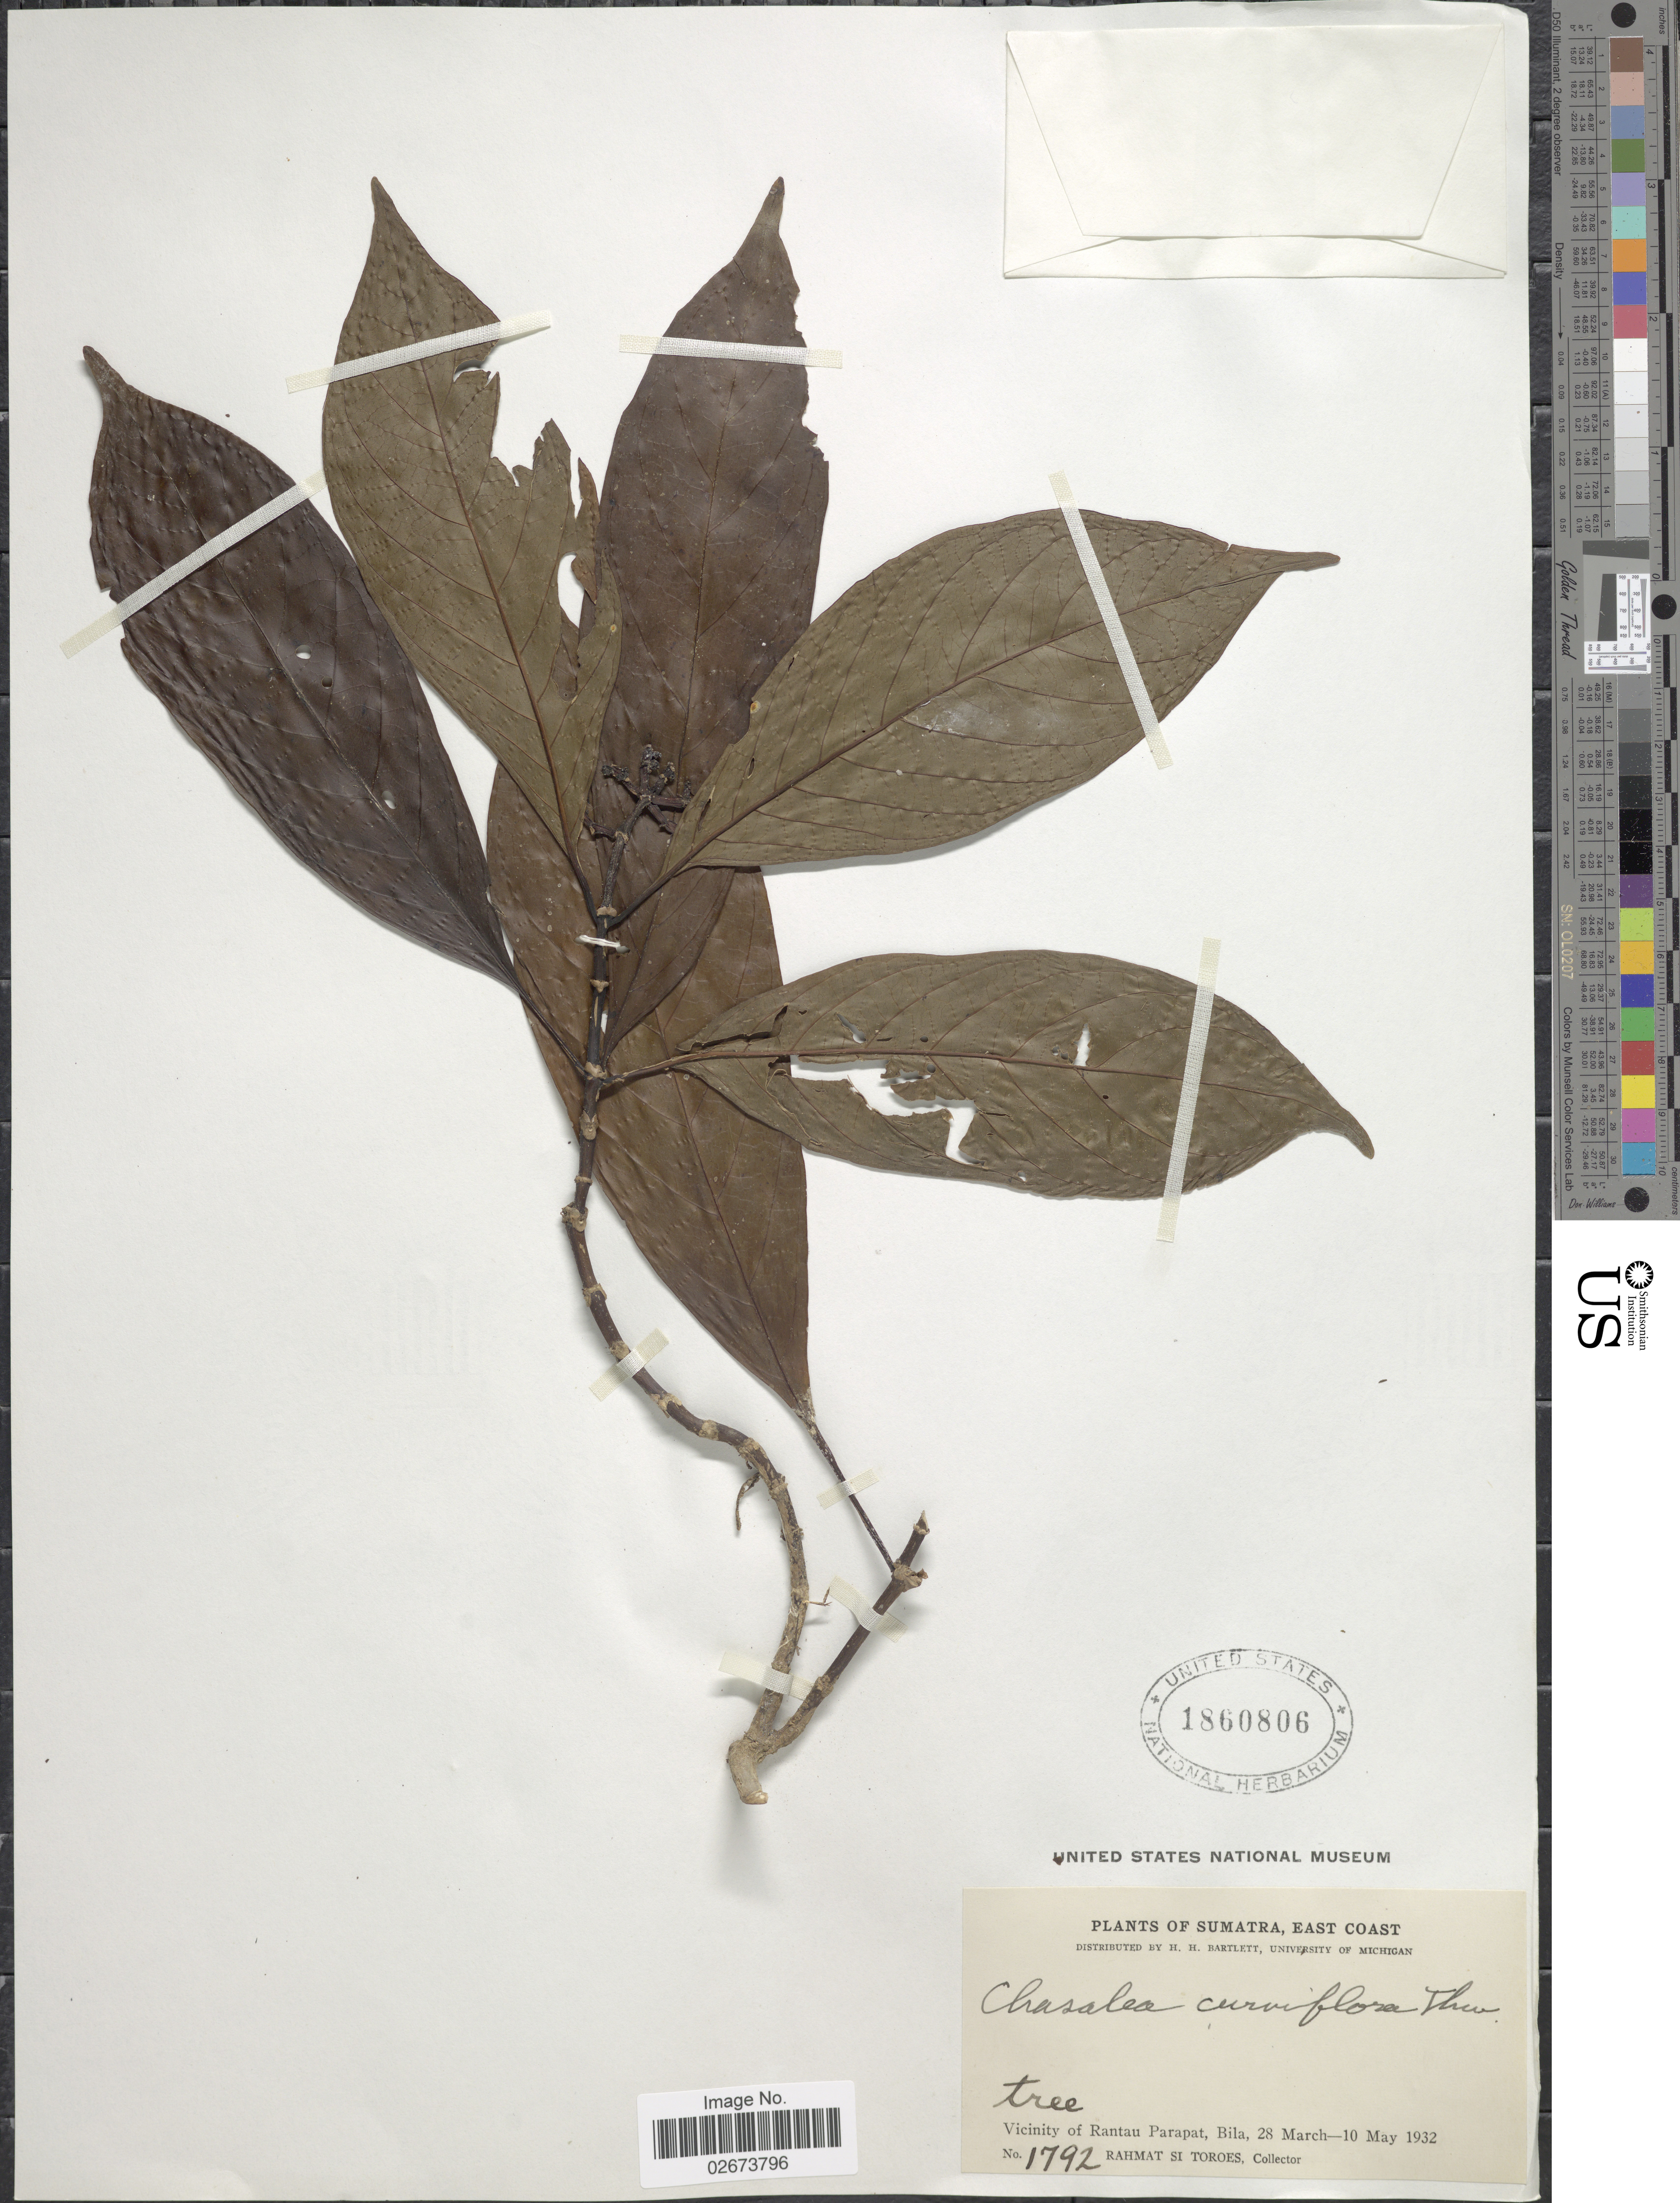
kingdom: Plantae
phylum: Tracheophyta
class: Magnoliopsida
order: Gentianales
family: Rubiaceae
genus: Chassalia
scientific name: Chassalia curviflora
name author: (Wall.) Thwaites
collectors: Rahmat Si Boeea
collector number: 1792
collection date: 1932-03-28/1932-05-10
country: Indonesia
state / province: Sumatra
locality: East Coast, Vicinity of Rantau Parapat, Bila.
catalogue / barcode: US 1860806